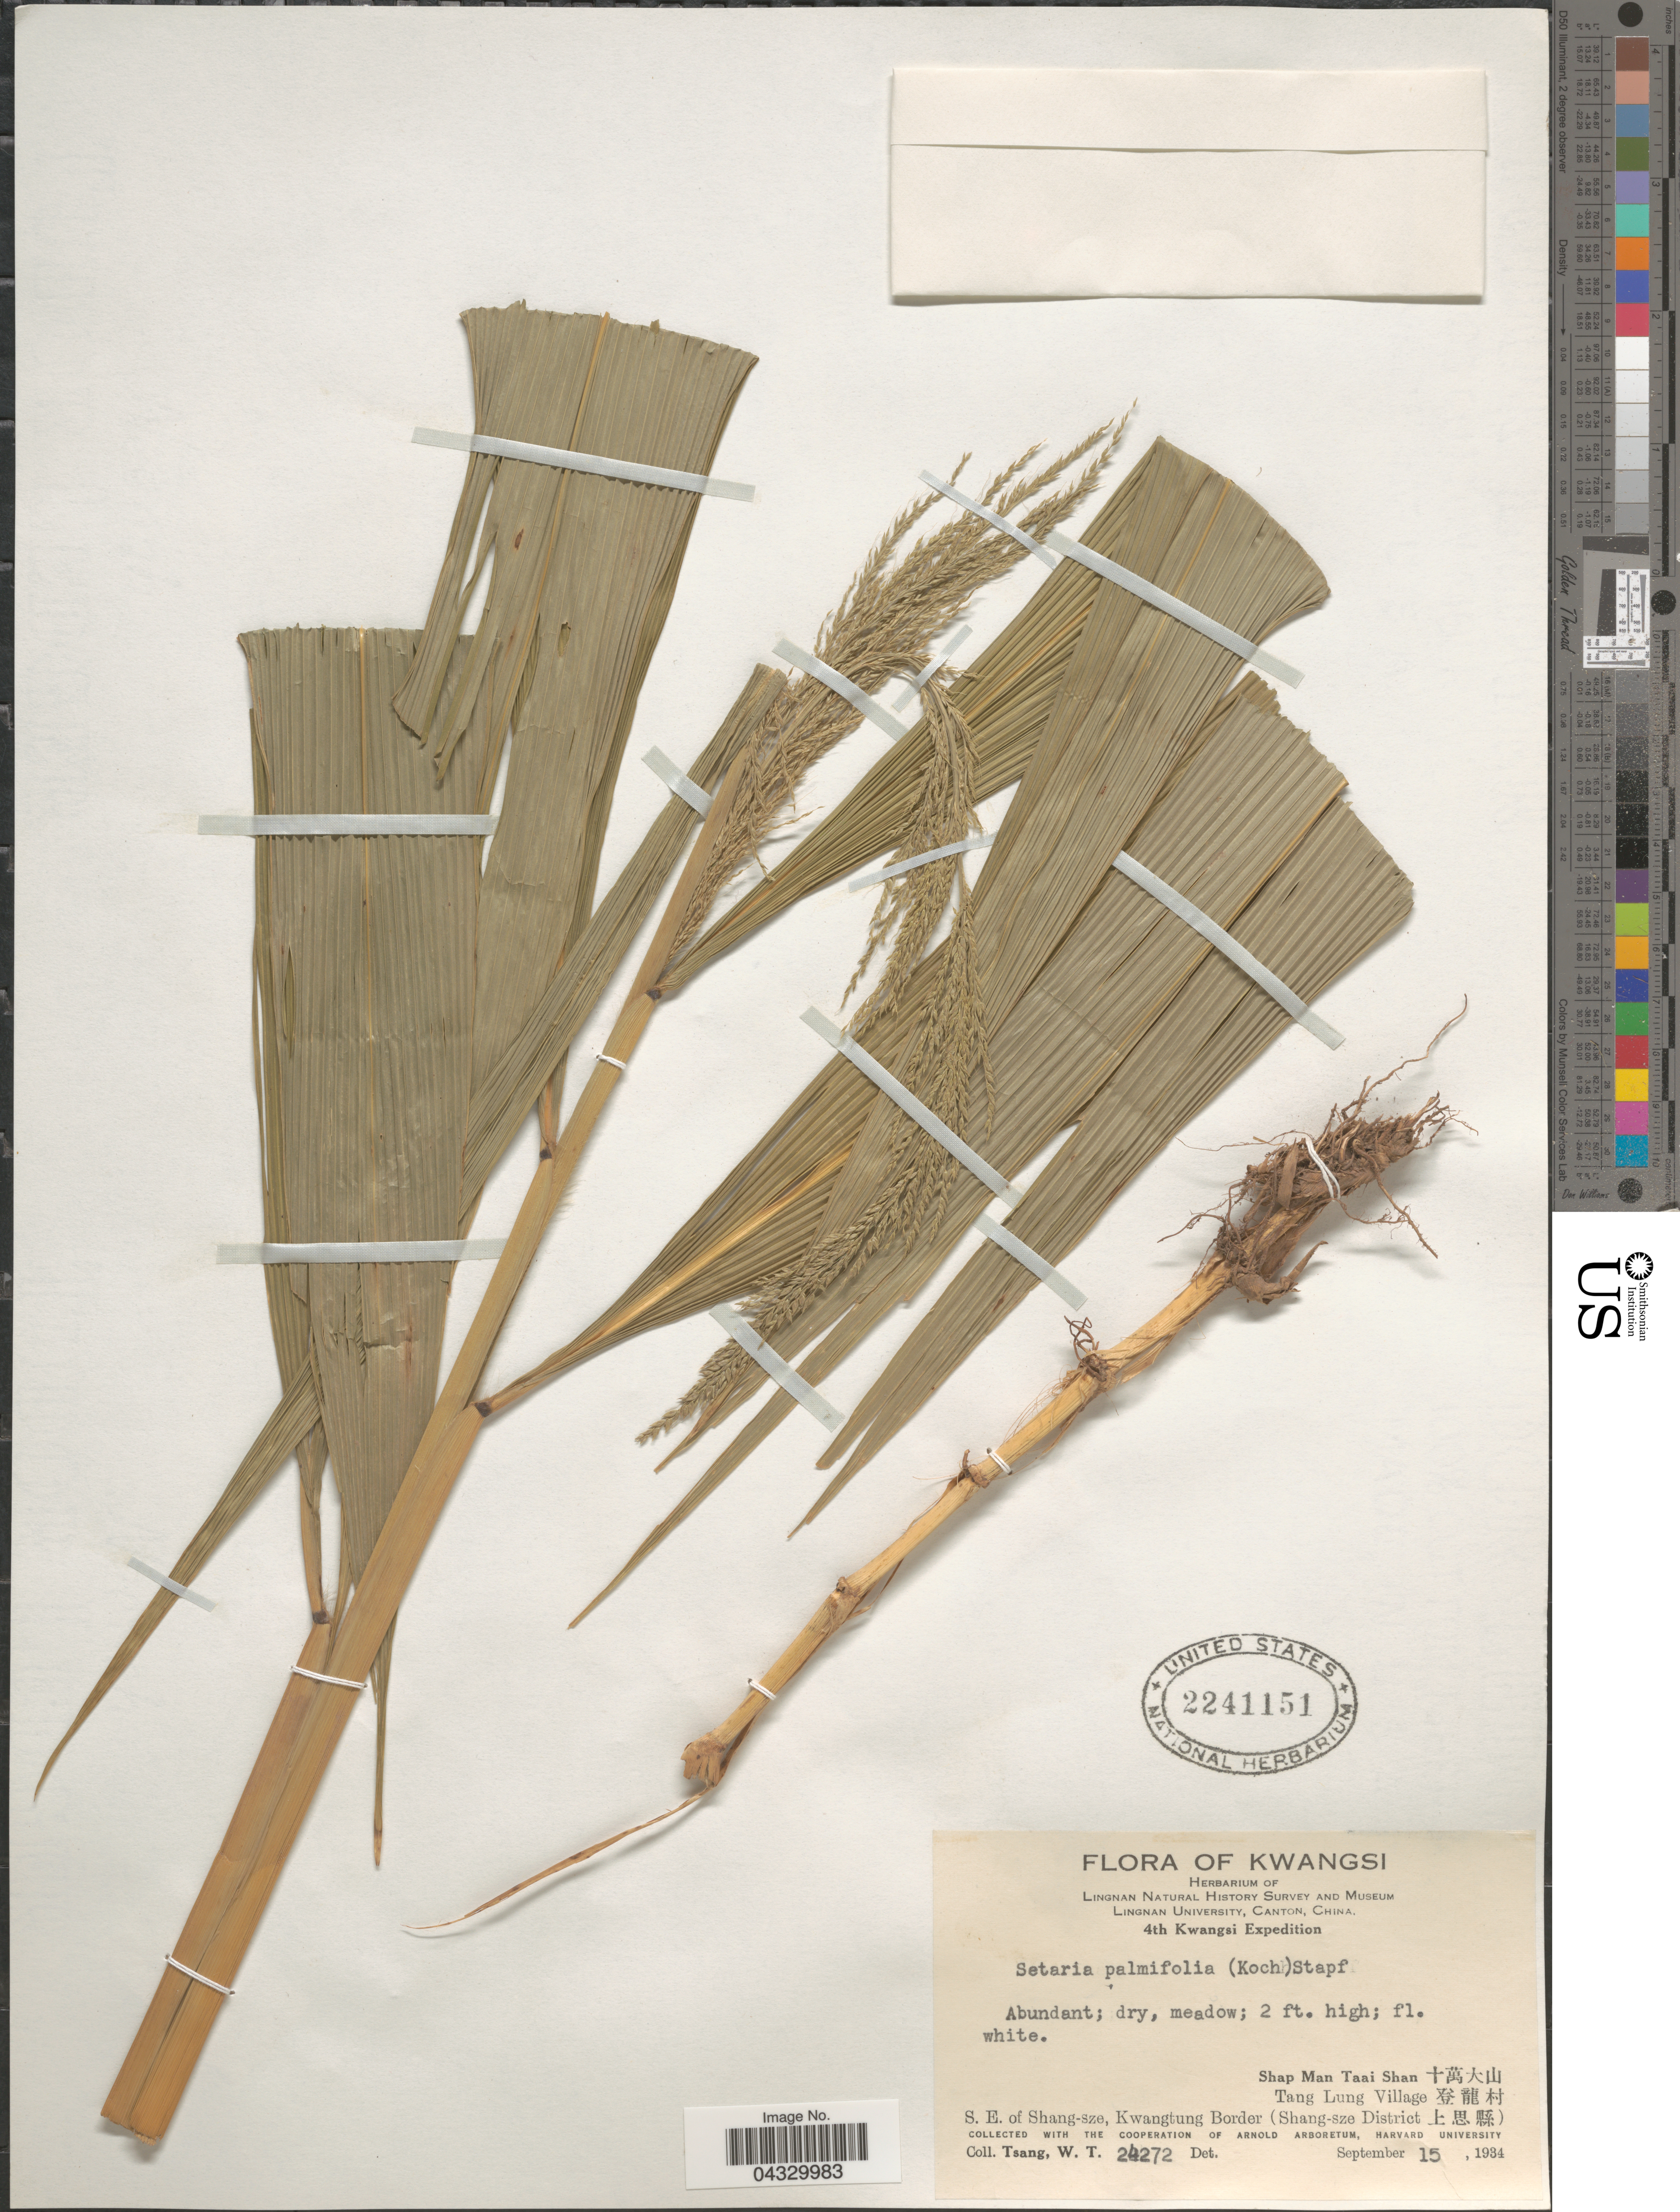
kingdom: Plantae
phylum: Tracheophyta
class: Liliopsida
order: Poales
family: Poaceae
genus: Setaria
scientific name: Setaria palmifolia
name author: (J. Koenig) Stapf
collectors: W. T. Tsang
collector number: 24272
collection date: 1934-09-15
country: China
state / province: Guangxi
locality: Kwangsi. 4th Kwangsi Expedition. Shap Man Taai Shan X. Tang Lung Village X. S.E. of Shang-sze, Kwangtung Border (Shang-sze District X).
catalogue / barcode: US 2241151